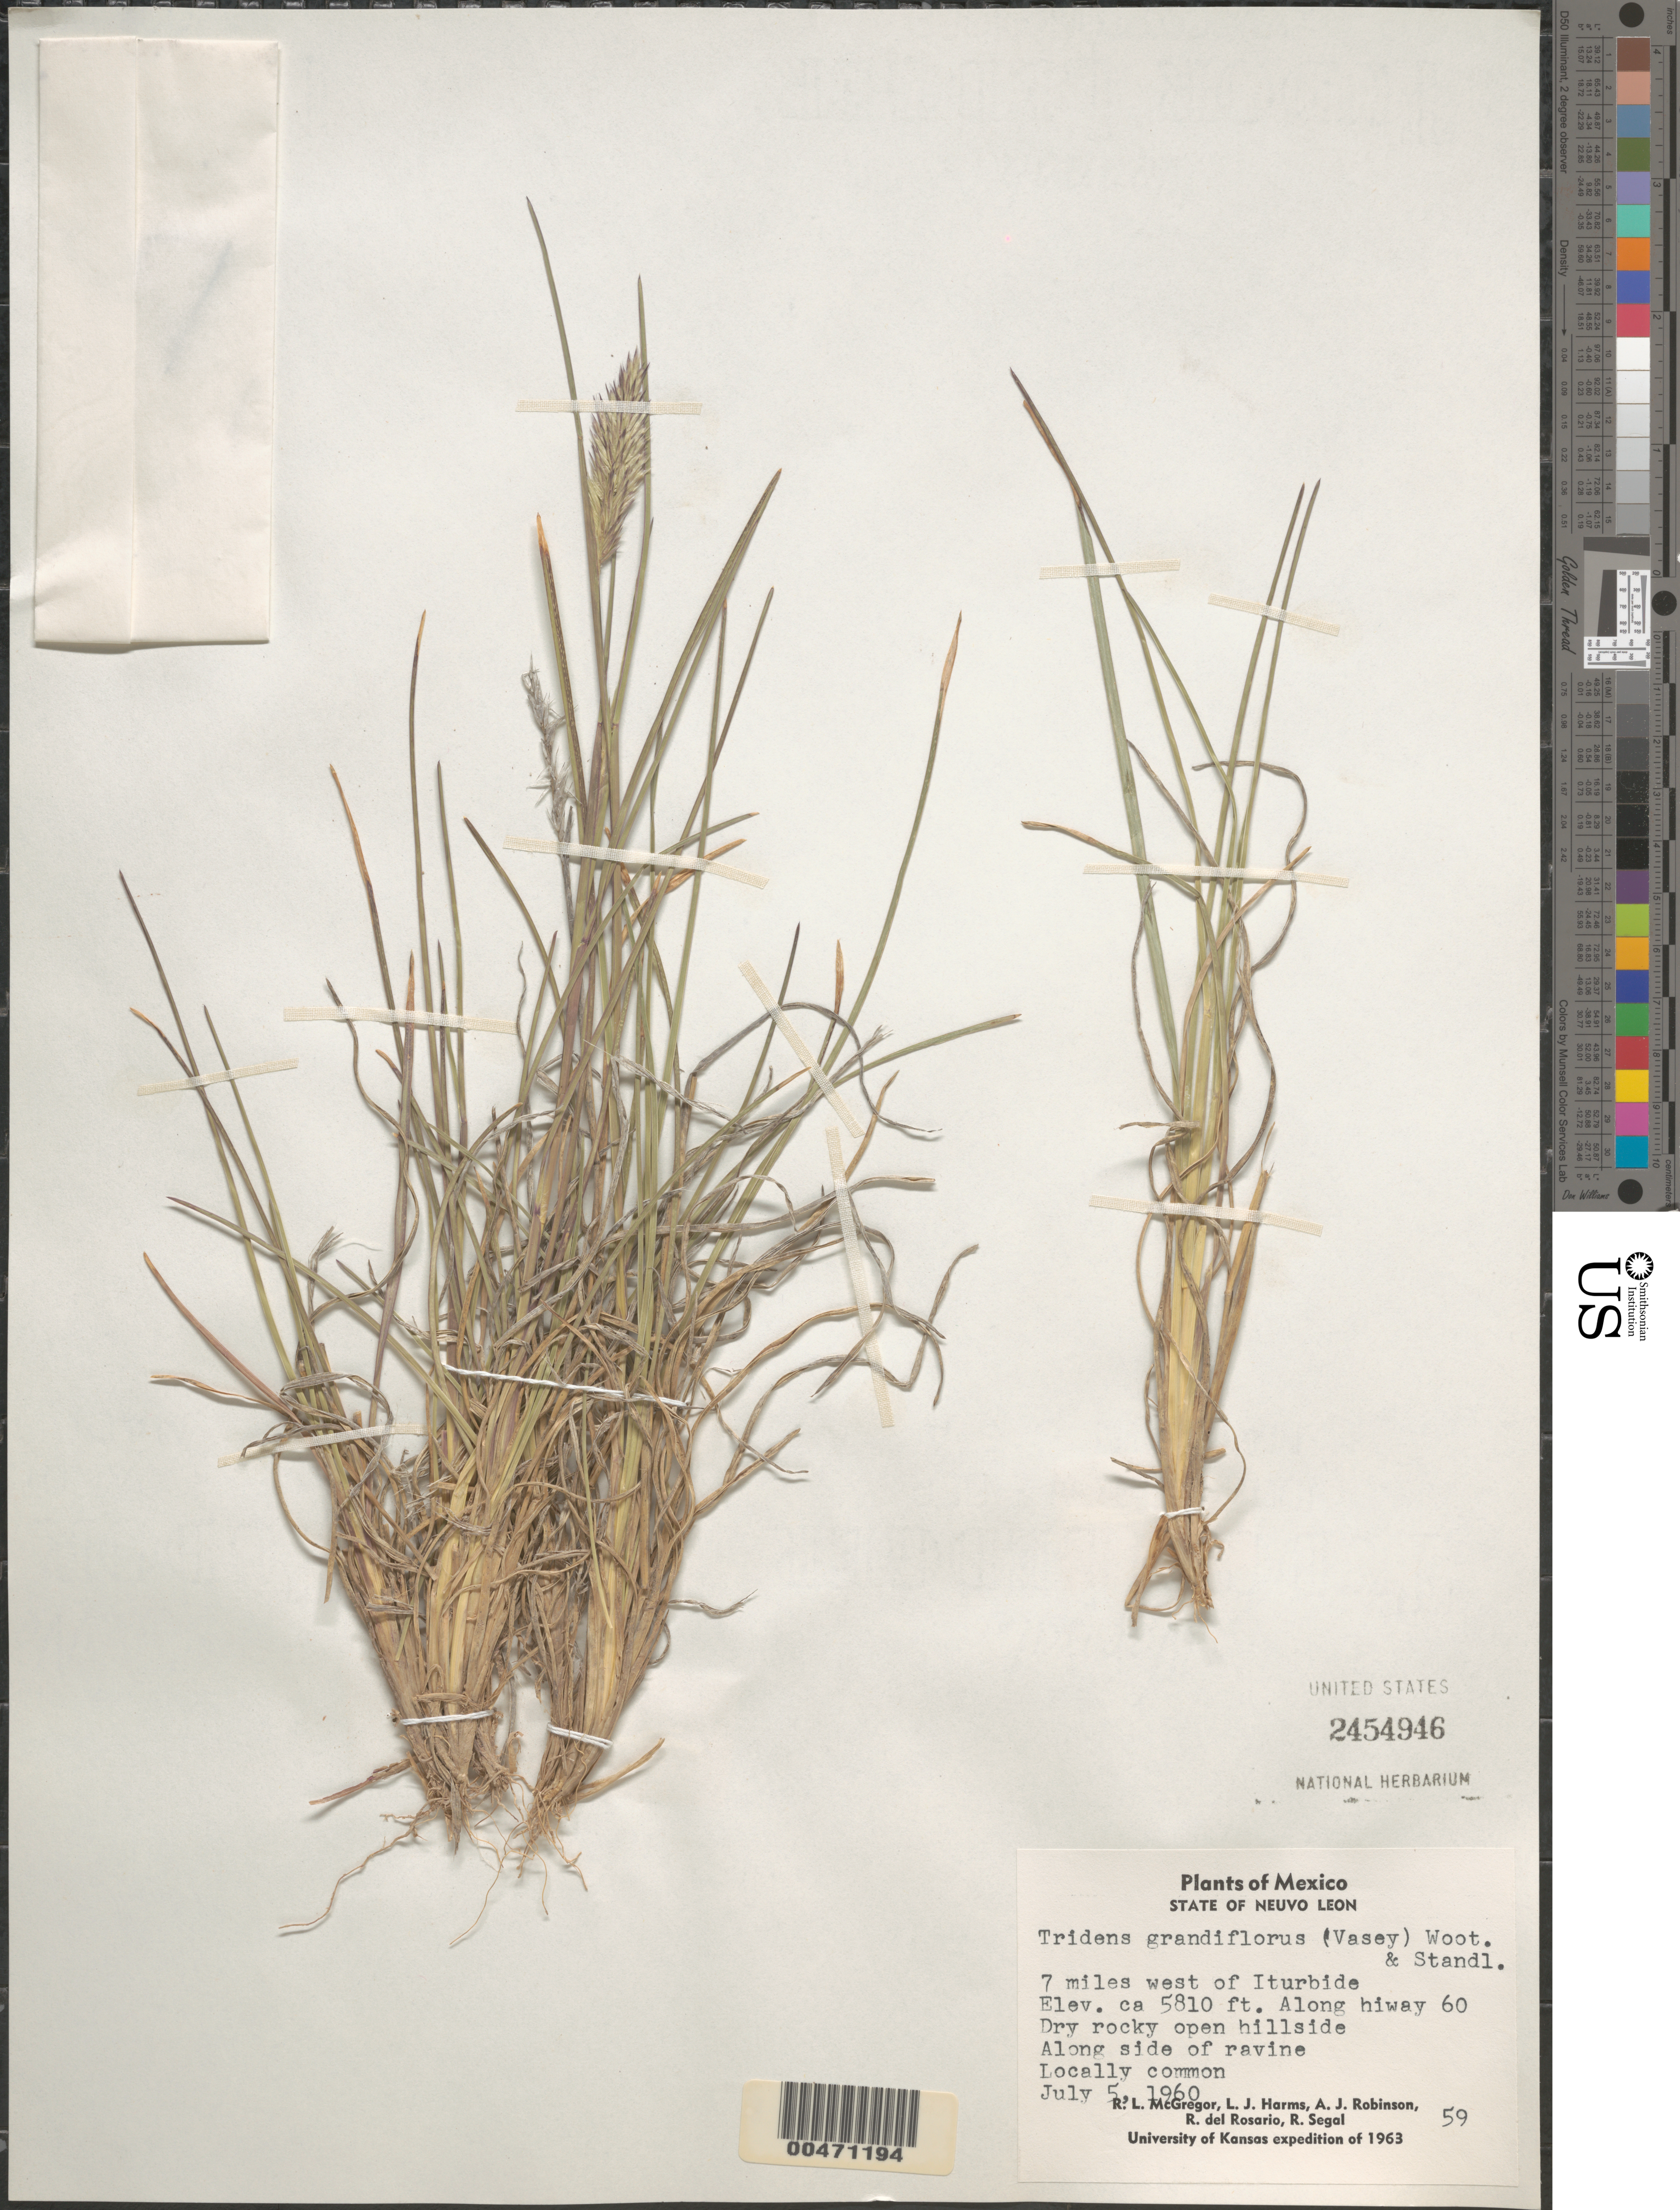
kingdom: Plantae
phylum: Tracheophyta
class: Liliopsida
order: Poales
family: Poaceae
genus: Tridens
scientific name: Tridens grandiflorus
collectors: R. McGregor, L. Harms, A. J. Robinson & R. Segal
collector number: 59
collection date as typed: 5 Jul 1960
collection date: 1960-07-05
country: Mexico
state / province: Nuevo León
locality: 7 mi W of Iturbide, along Hwy 60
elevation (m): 1771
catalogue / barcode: US 2454946